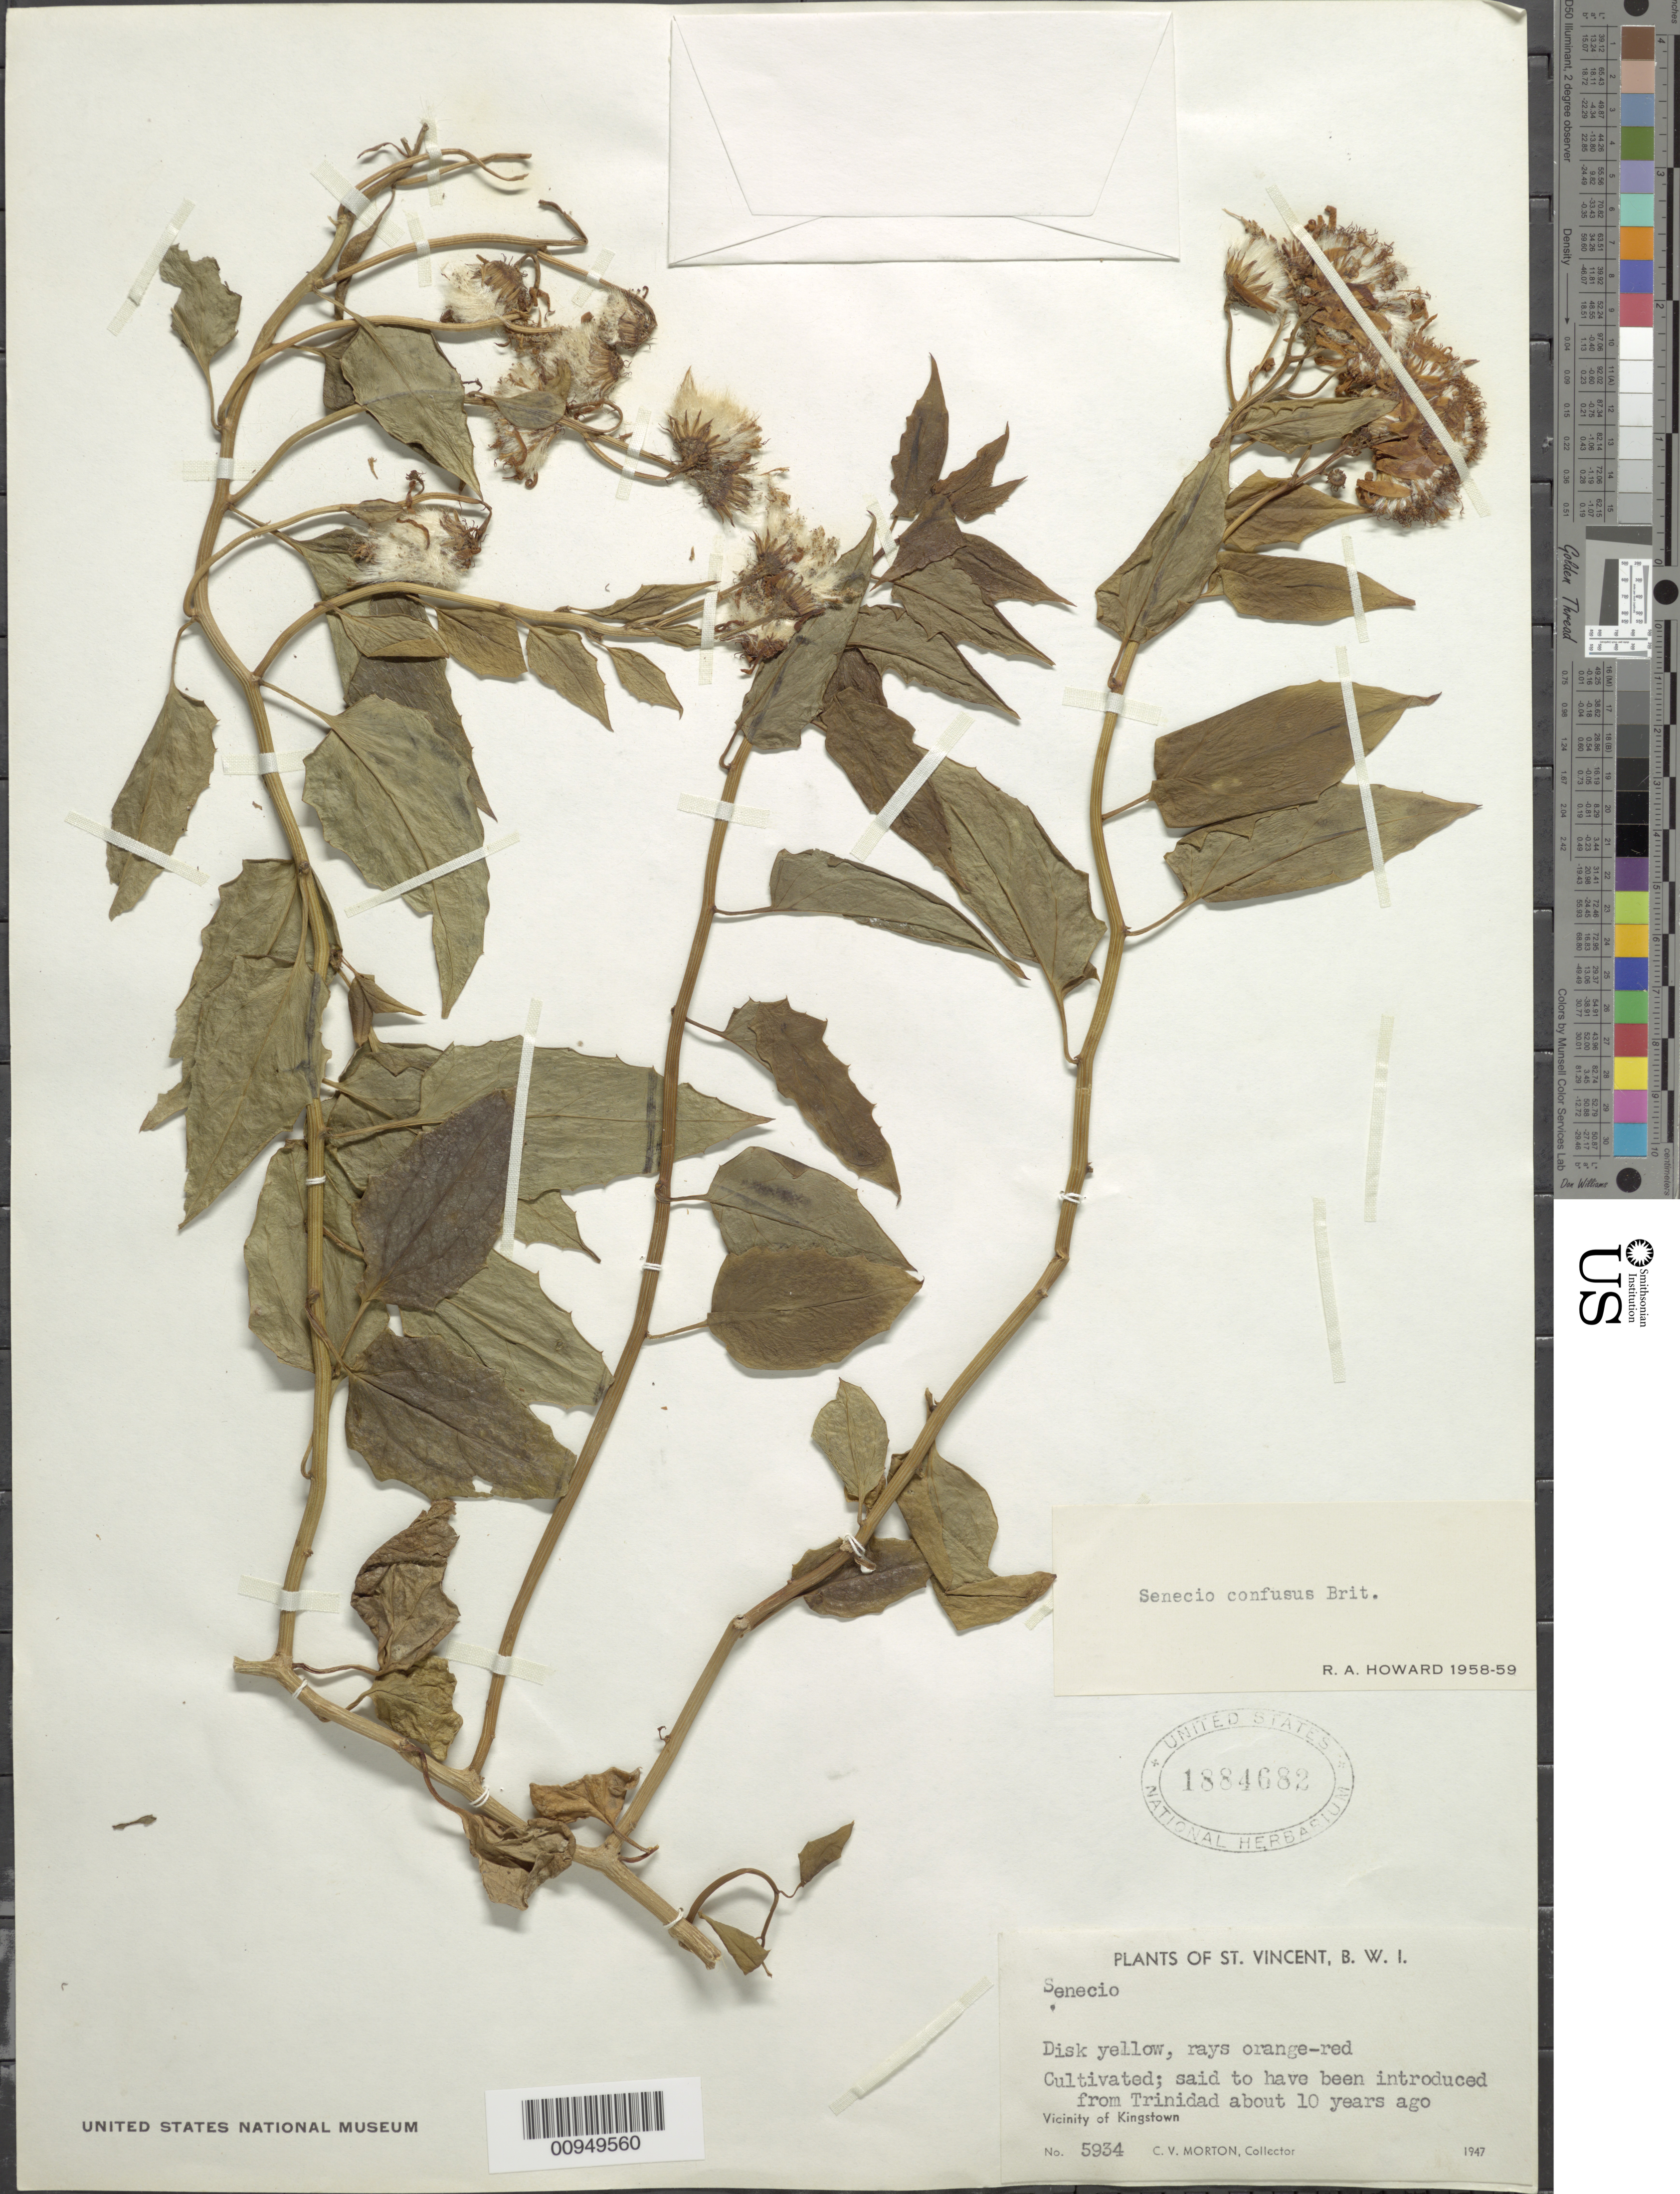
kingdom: Plantae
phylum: Tracheophyta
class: Magnoliopsida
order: Asterales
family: Asteraceae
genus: Pseudogynoxys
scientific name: Pseudogynoxys chenopodioides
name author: (Kunth) Cabrera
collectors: C. V. Morton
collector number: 5934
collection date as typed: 1947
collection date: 1947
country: St. Vincent - Grenadines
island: St. Vincent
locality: Vicinity of Kingstown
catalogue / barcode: US 1884682